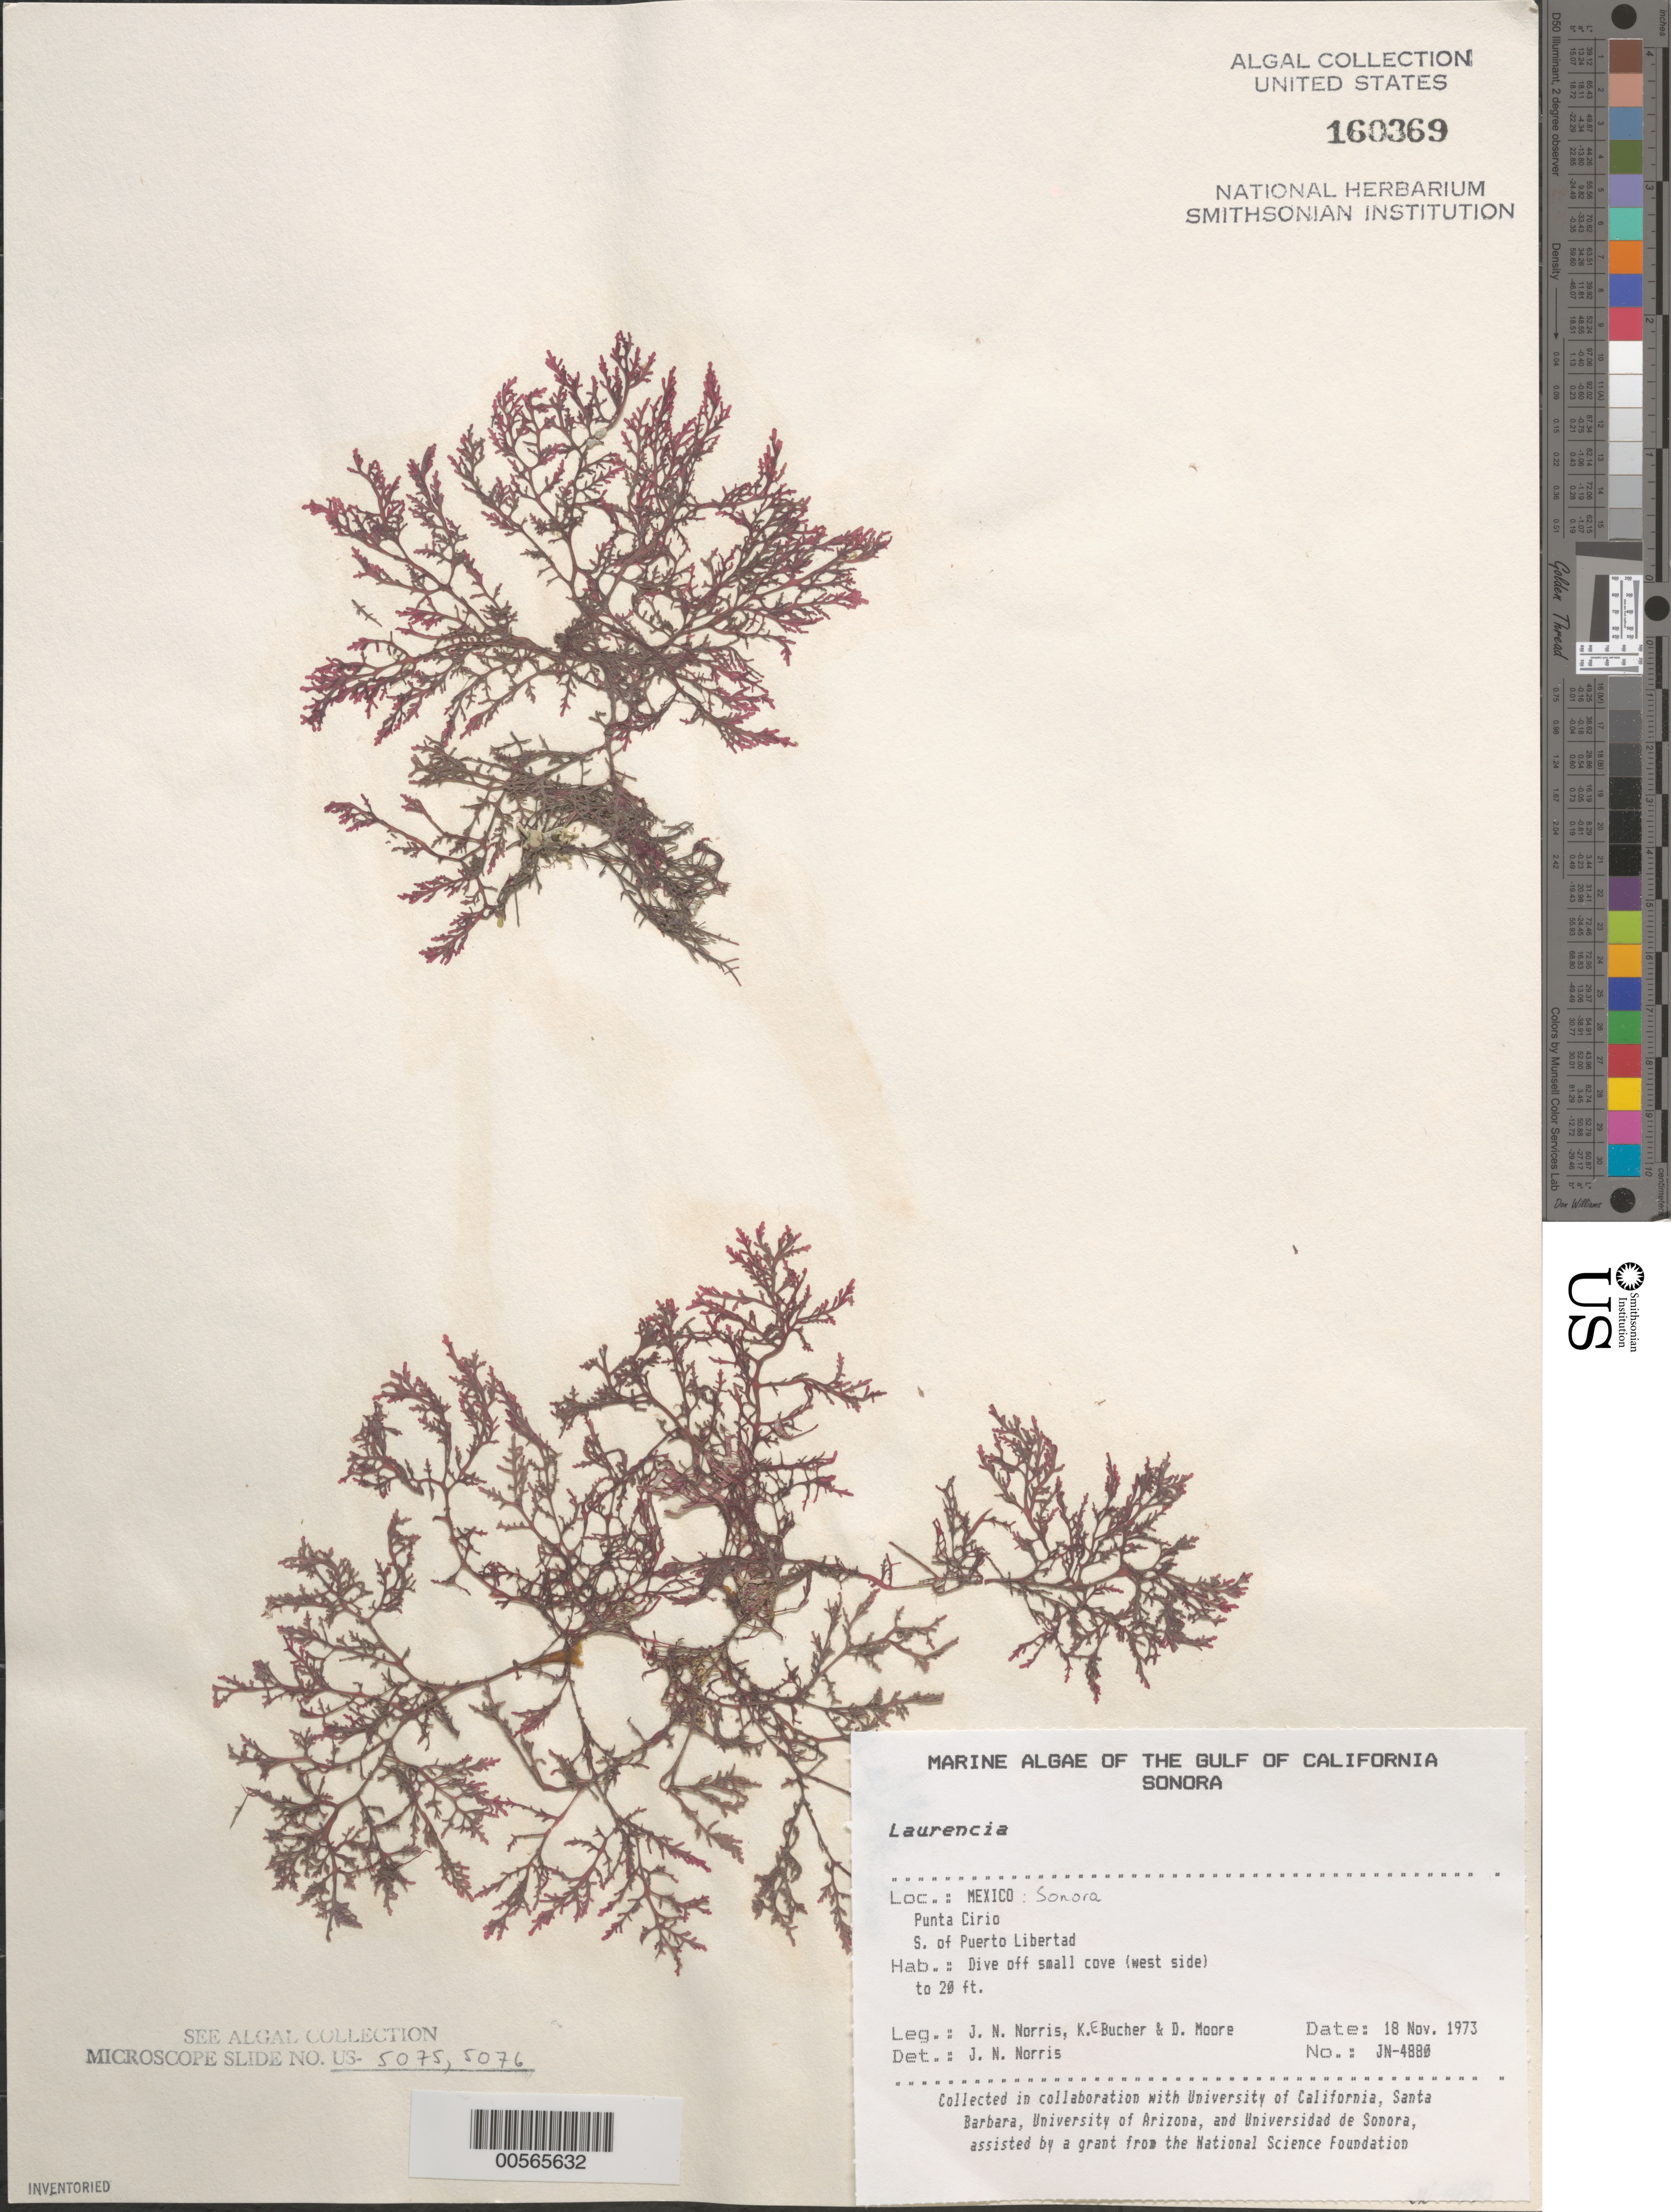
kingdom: Plantae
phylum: Rhodophyta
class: Florideophyceae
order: Ceramiales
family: Rhodomelaceae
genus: Laurencia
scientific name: Laurencia sp.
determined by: Norris, James N.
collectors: J. N. Norris, K. E. Bucher & D. Moore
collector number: JN-4880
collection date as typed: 18 Nov 1973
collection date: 1973-11-18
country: Mexico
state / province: Sonora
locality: Punta Cirio south of Puerto Libertad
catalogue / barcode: US 160369